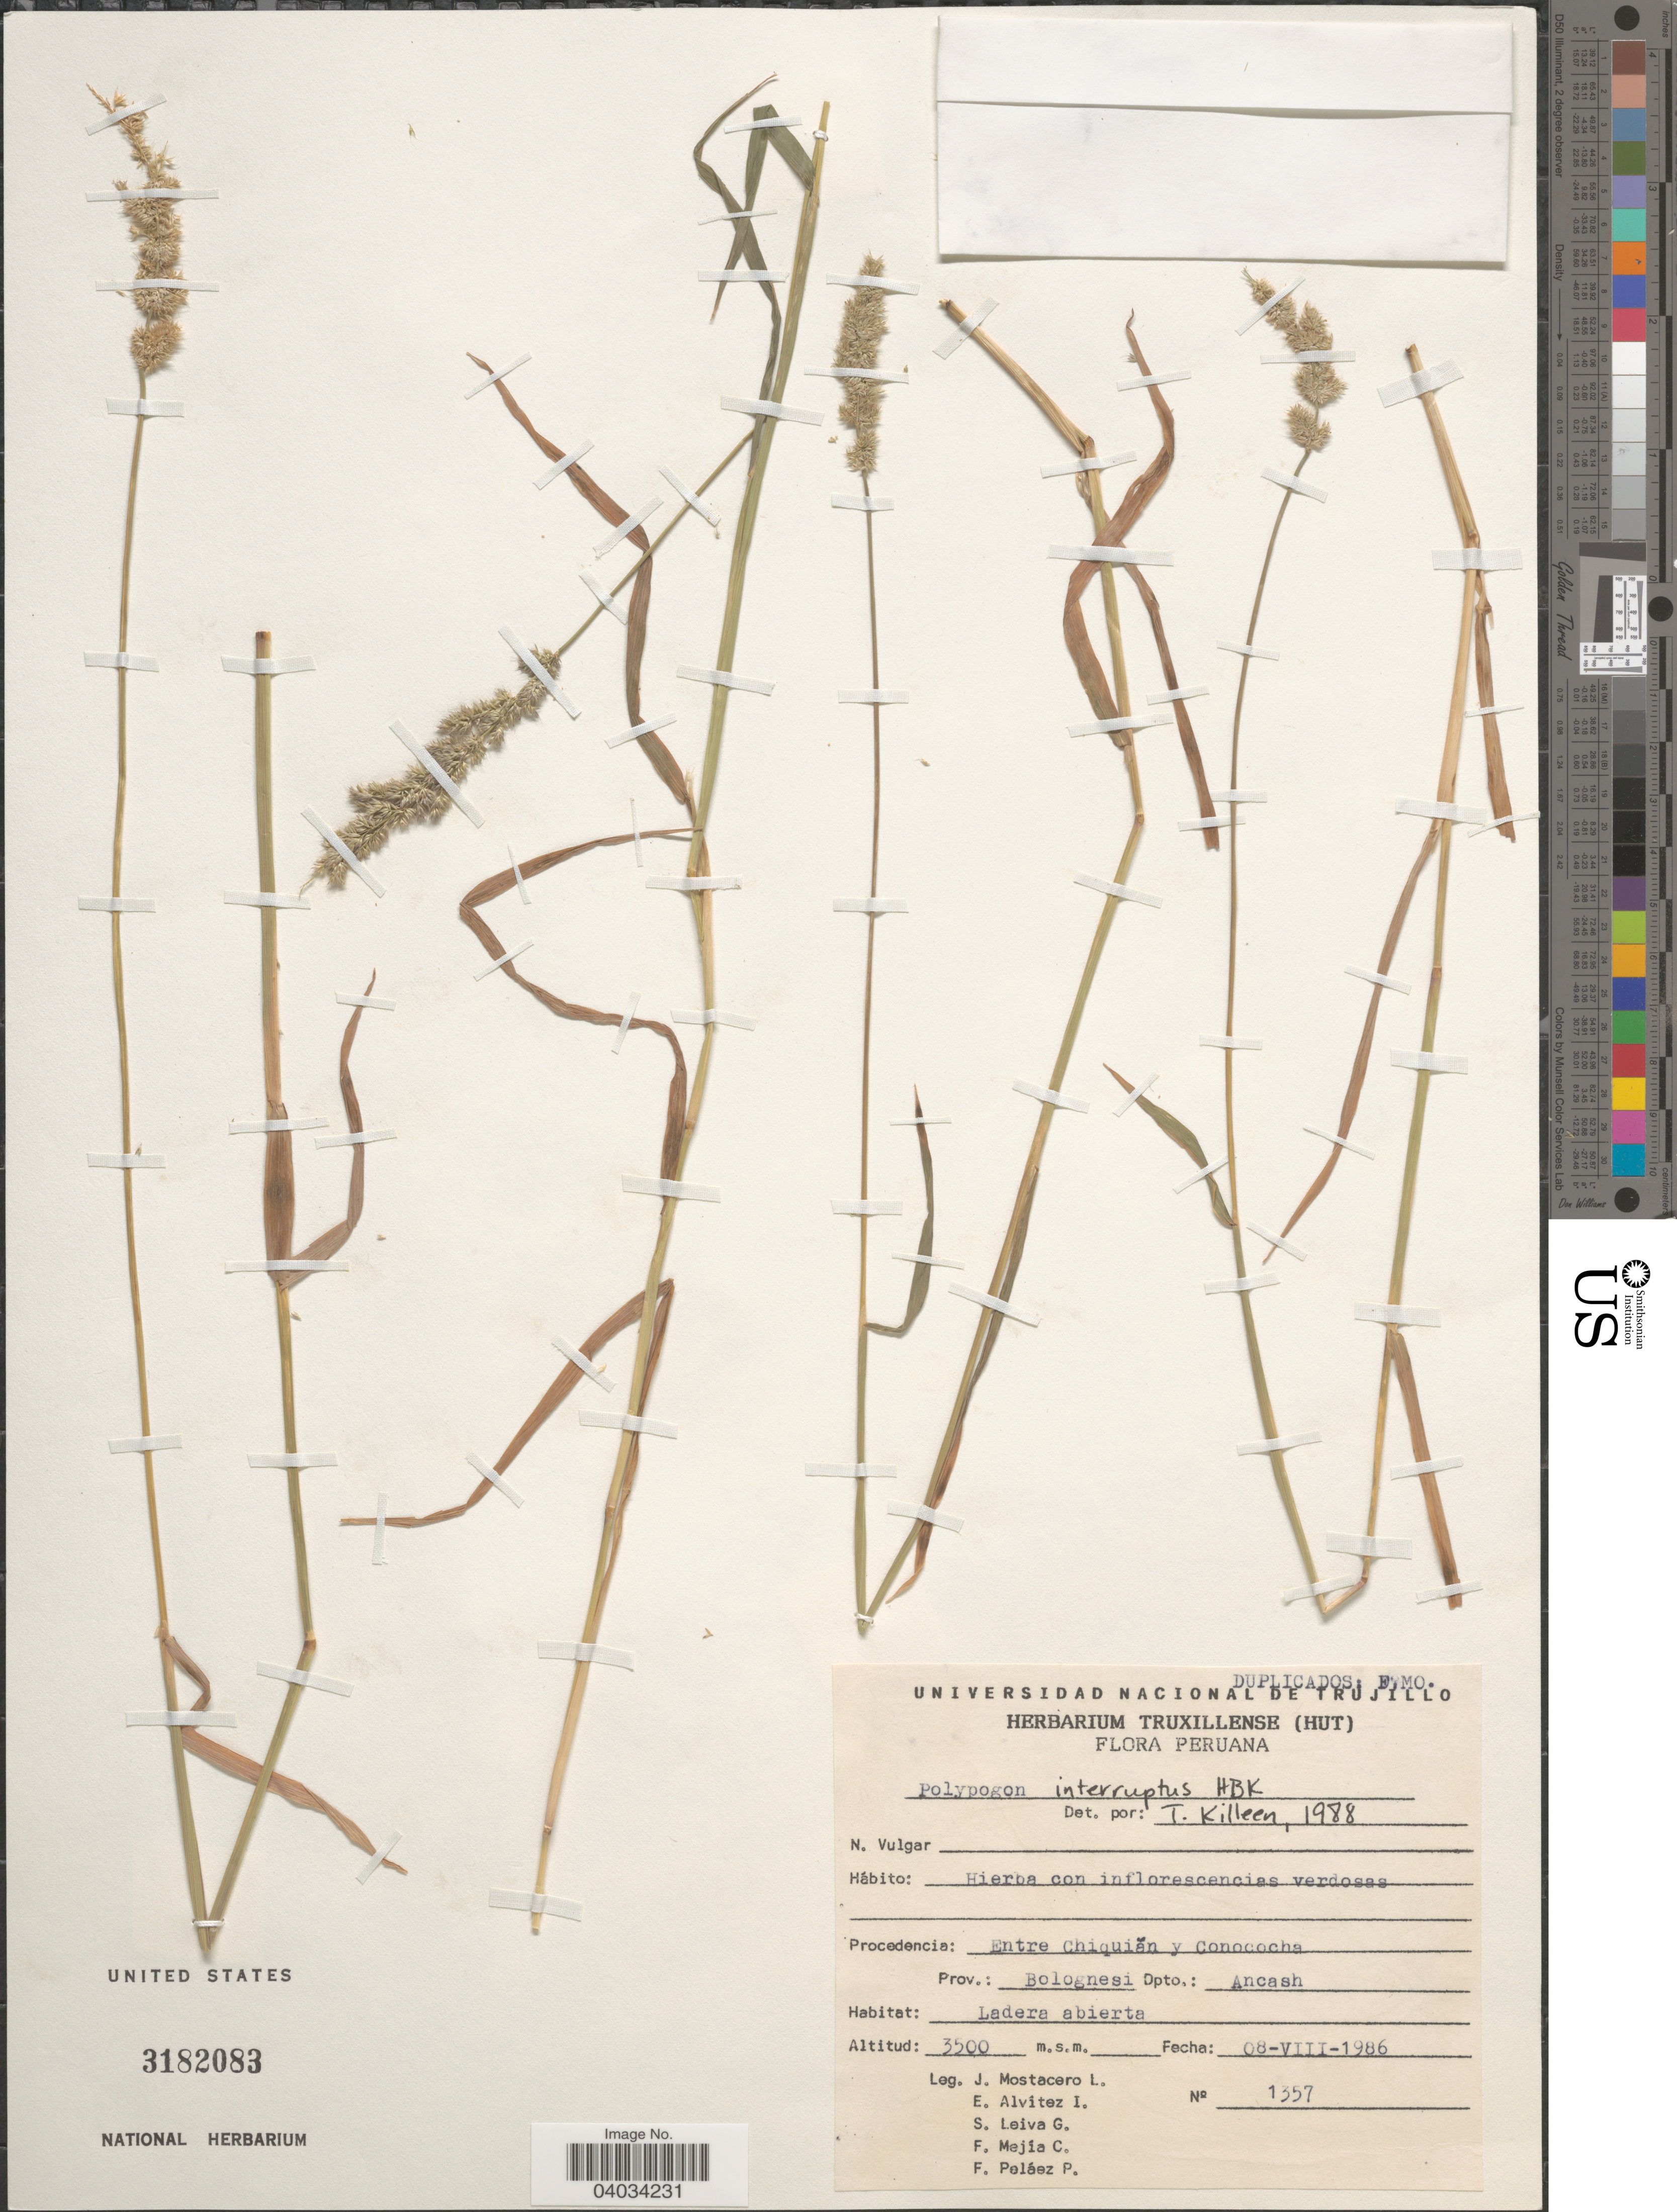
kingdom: Plantae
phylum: Tracheophyta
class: Liliopsida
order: Poales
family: Poaceae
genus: Polypogon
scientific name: Polypogon interruptus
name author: Kunth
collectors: J. Mostacero L., E. Alvitez I., S. Leiva G., F. Mejia C. & F. Pelaez P.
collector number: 1357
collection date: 1986-08-08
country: Peru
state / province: Ancash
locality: Procedencia: Entre Chiquiän y Conococha. Dpto.: Ancash.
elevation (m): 3500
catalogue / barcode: US 3182083